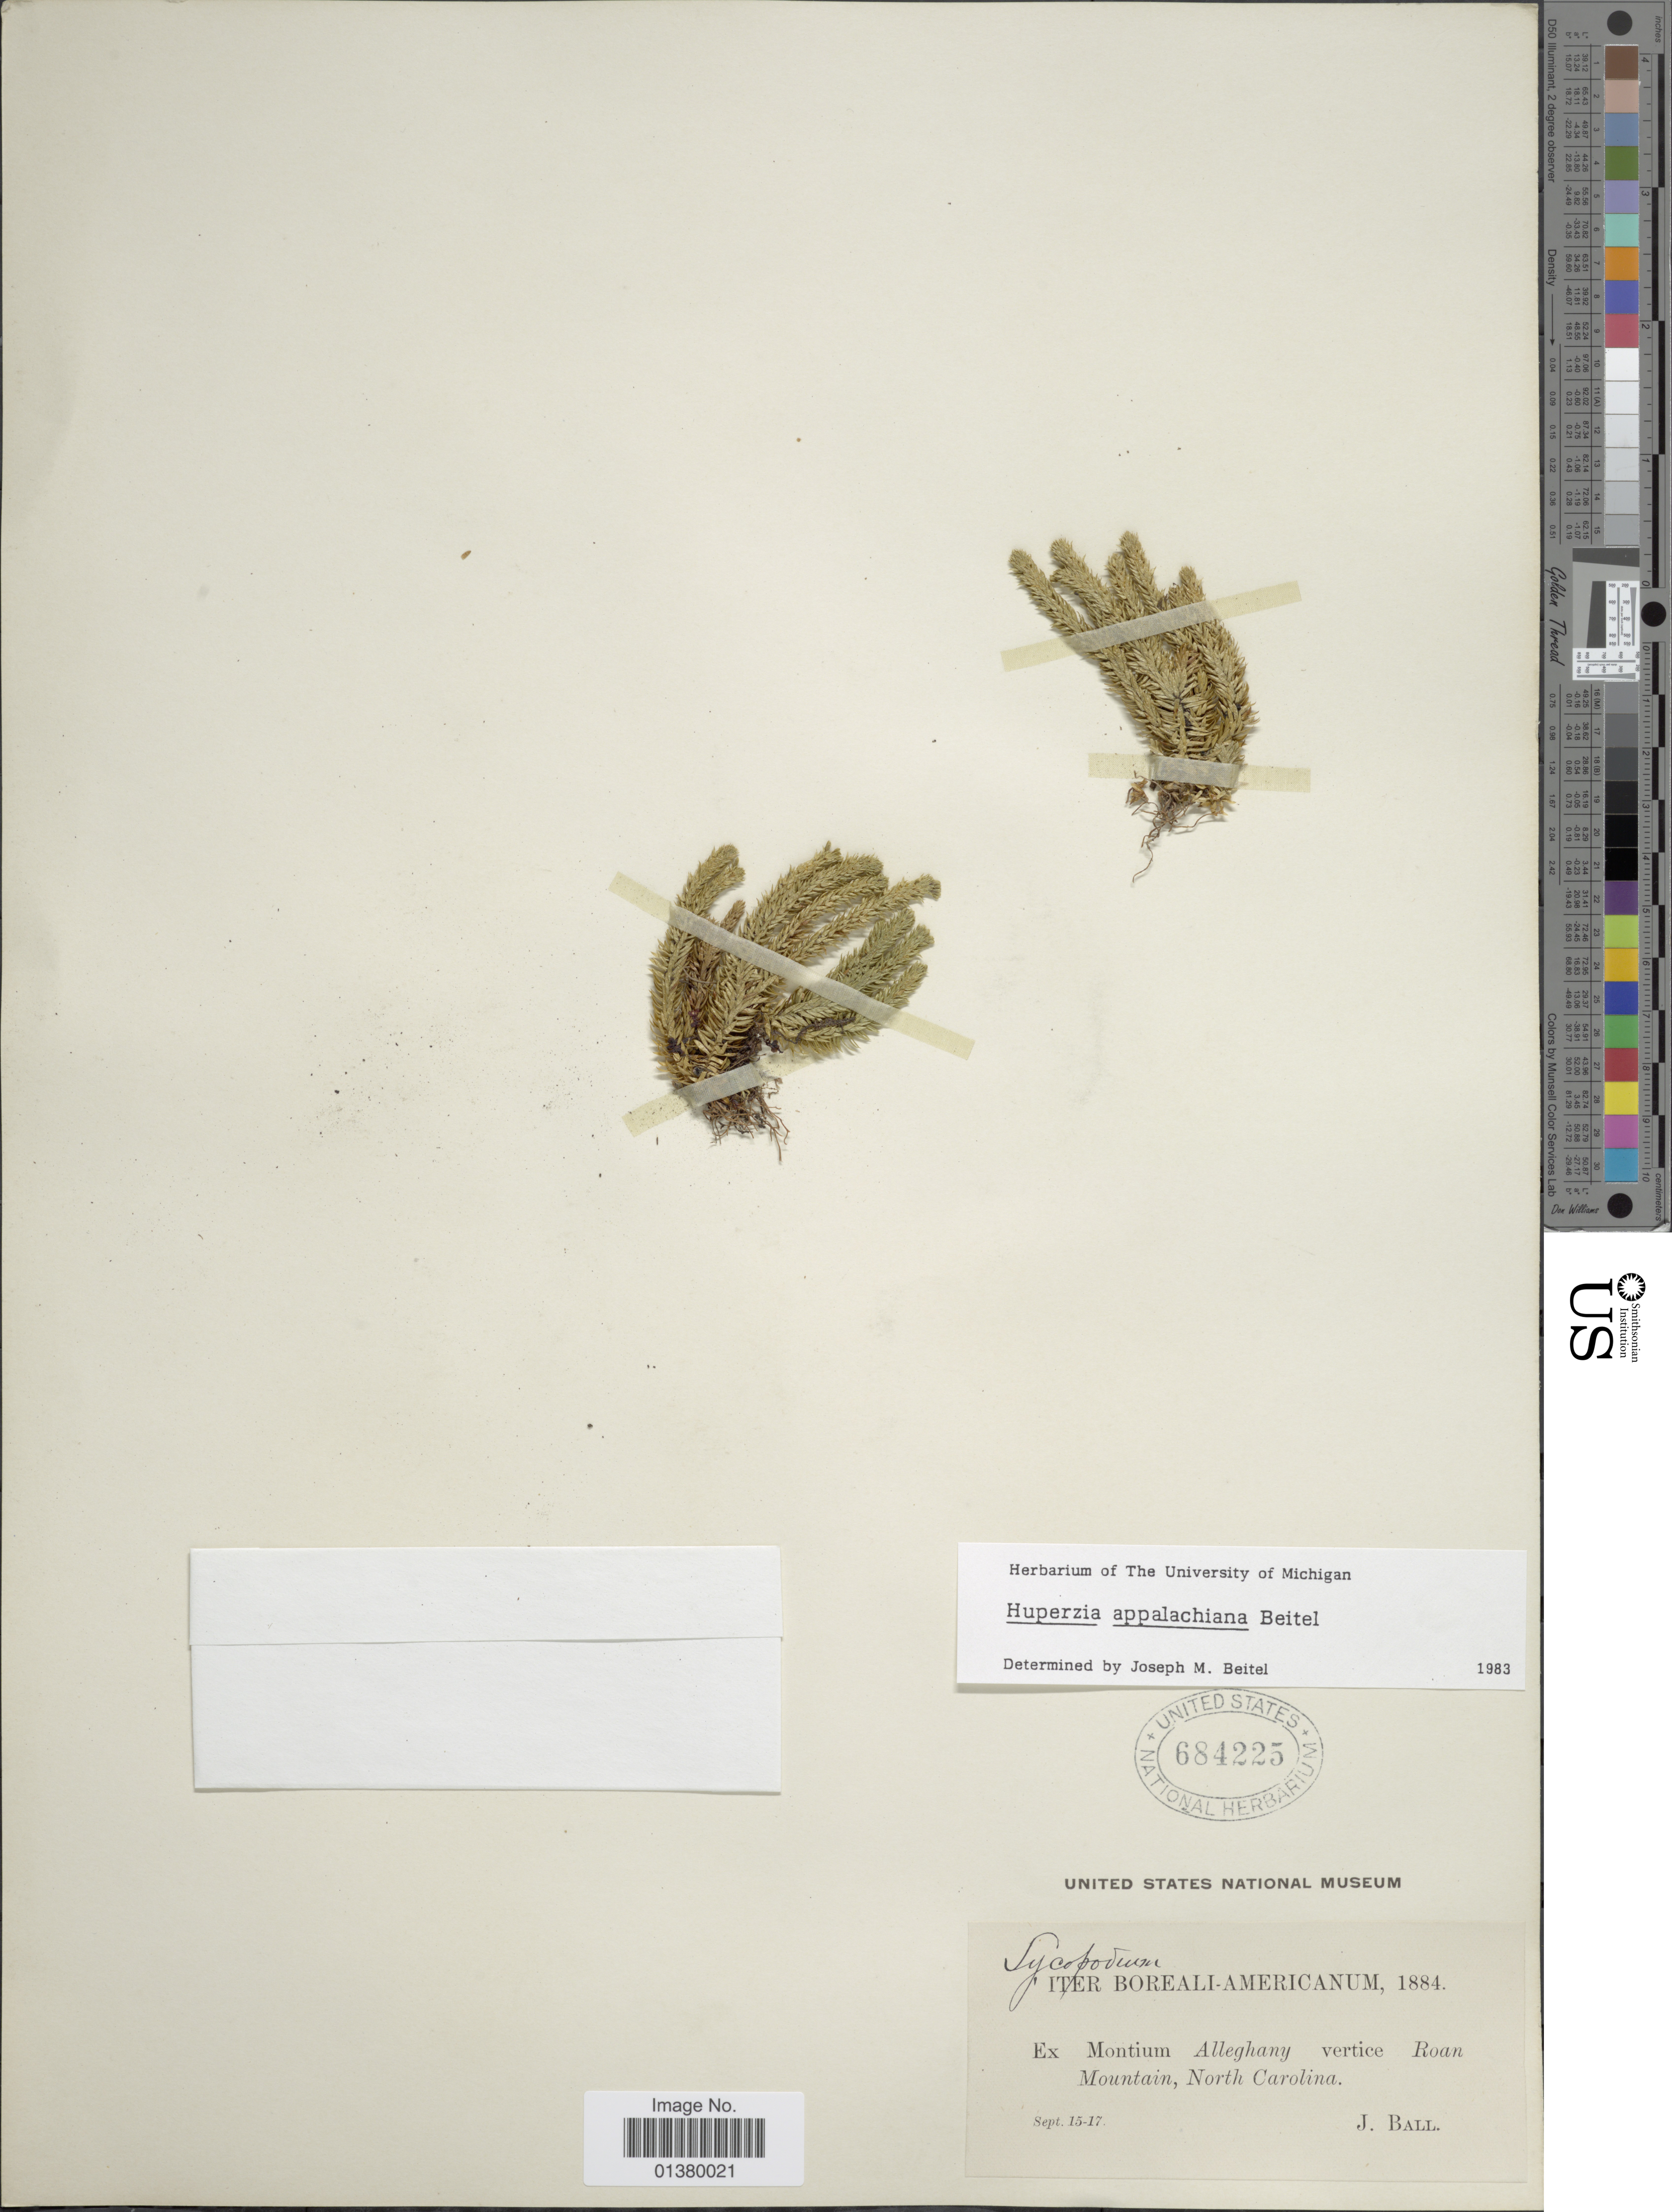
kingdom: Plantae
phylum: Tracheophyta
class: Lycopodiopsida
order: Lycopodiales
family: Lycopodiaceae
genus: Huperzia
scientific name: Huperzia appalachiana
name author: Beitel & Mickel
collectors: J. Ball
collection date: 1884-09-15/1884-09-17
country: United States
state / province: North Carolina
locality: Mountain Alleghany vertice Roan Mountain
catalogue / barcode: US 684225